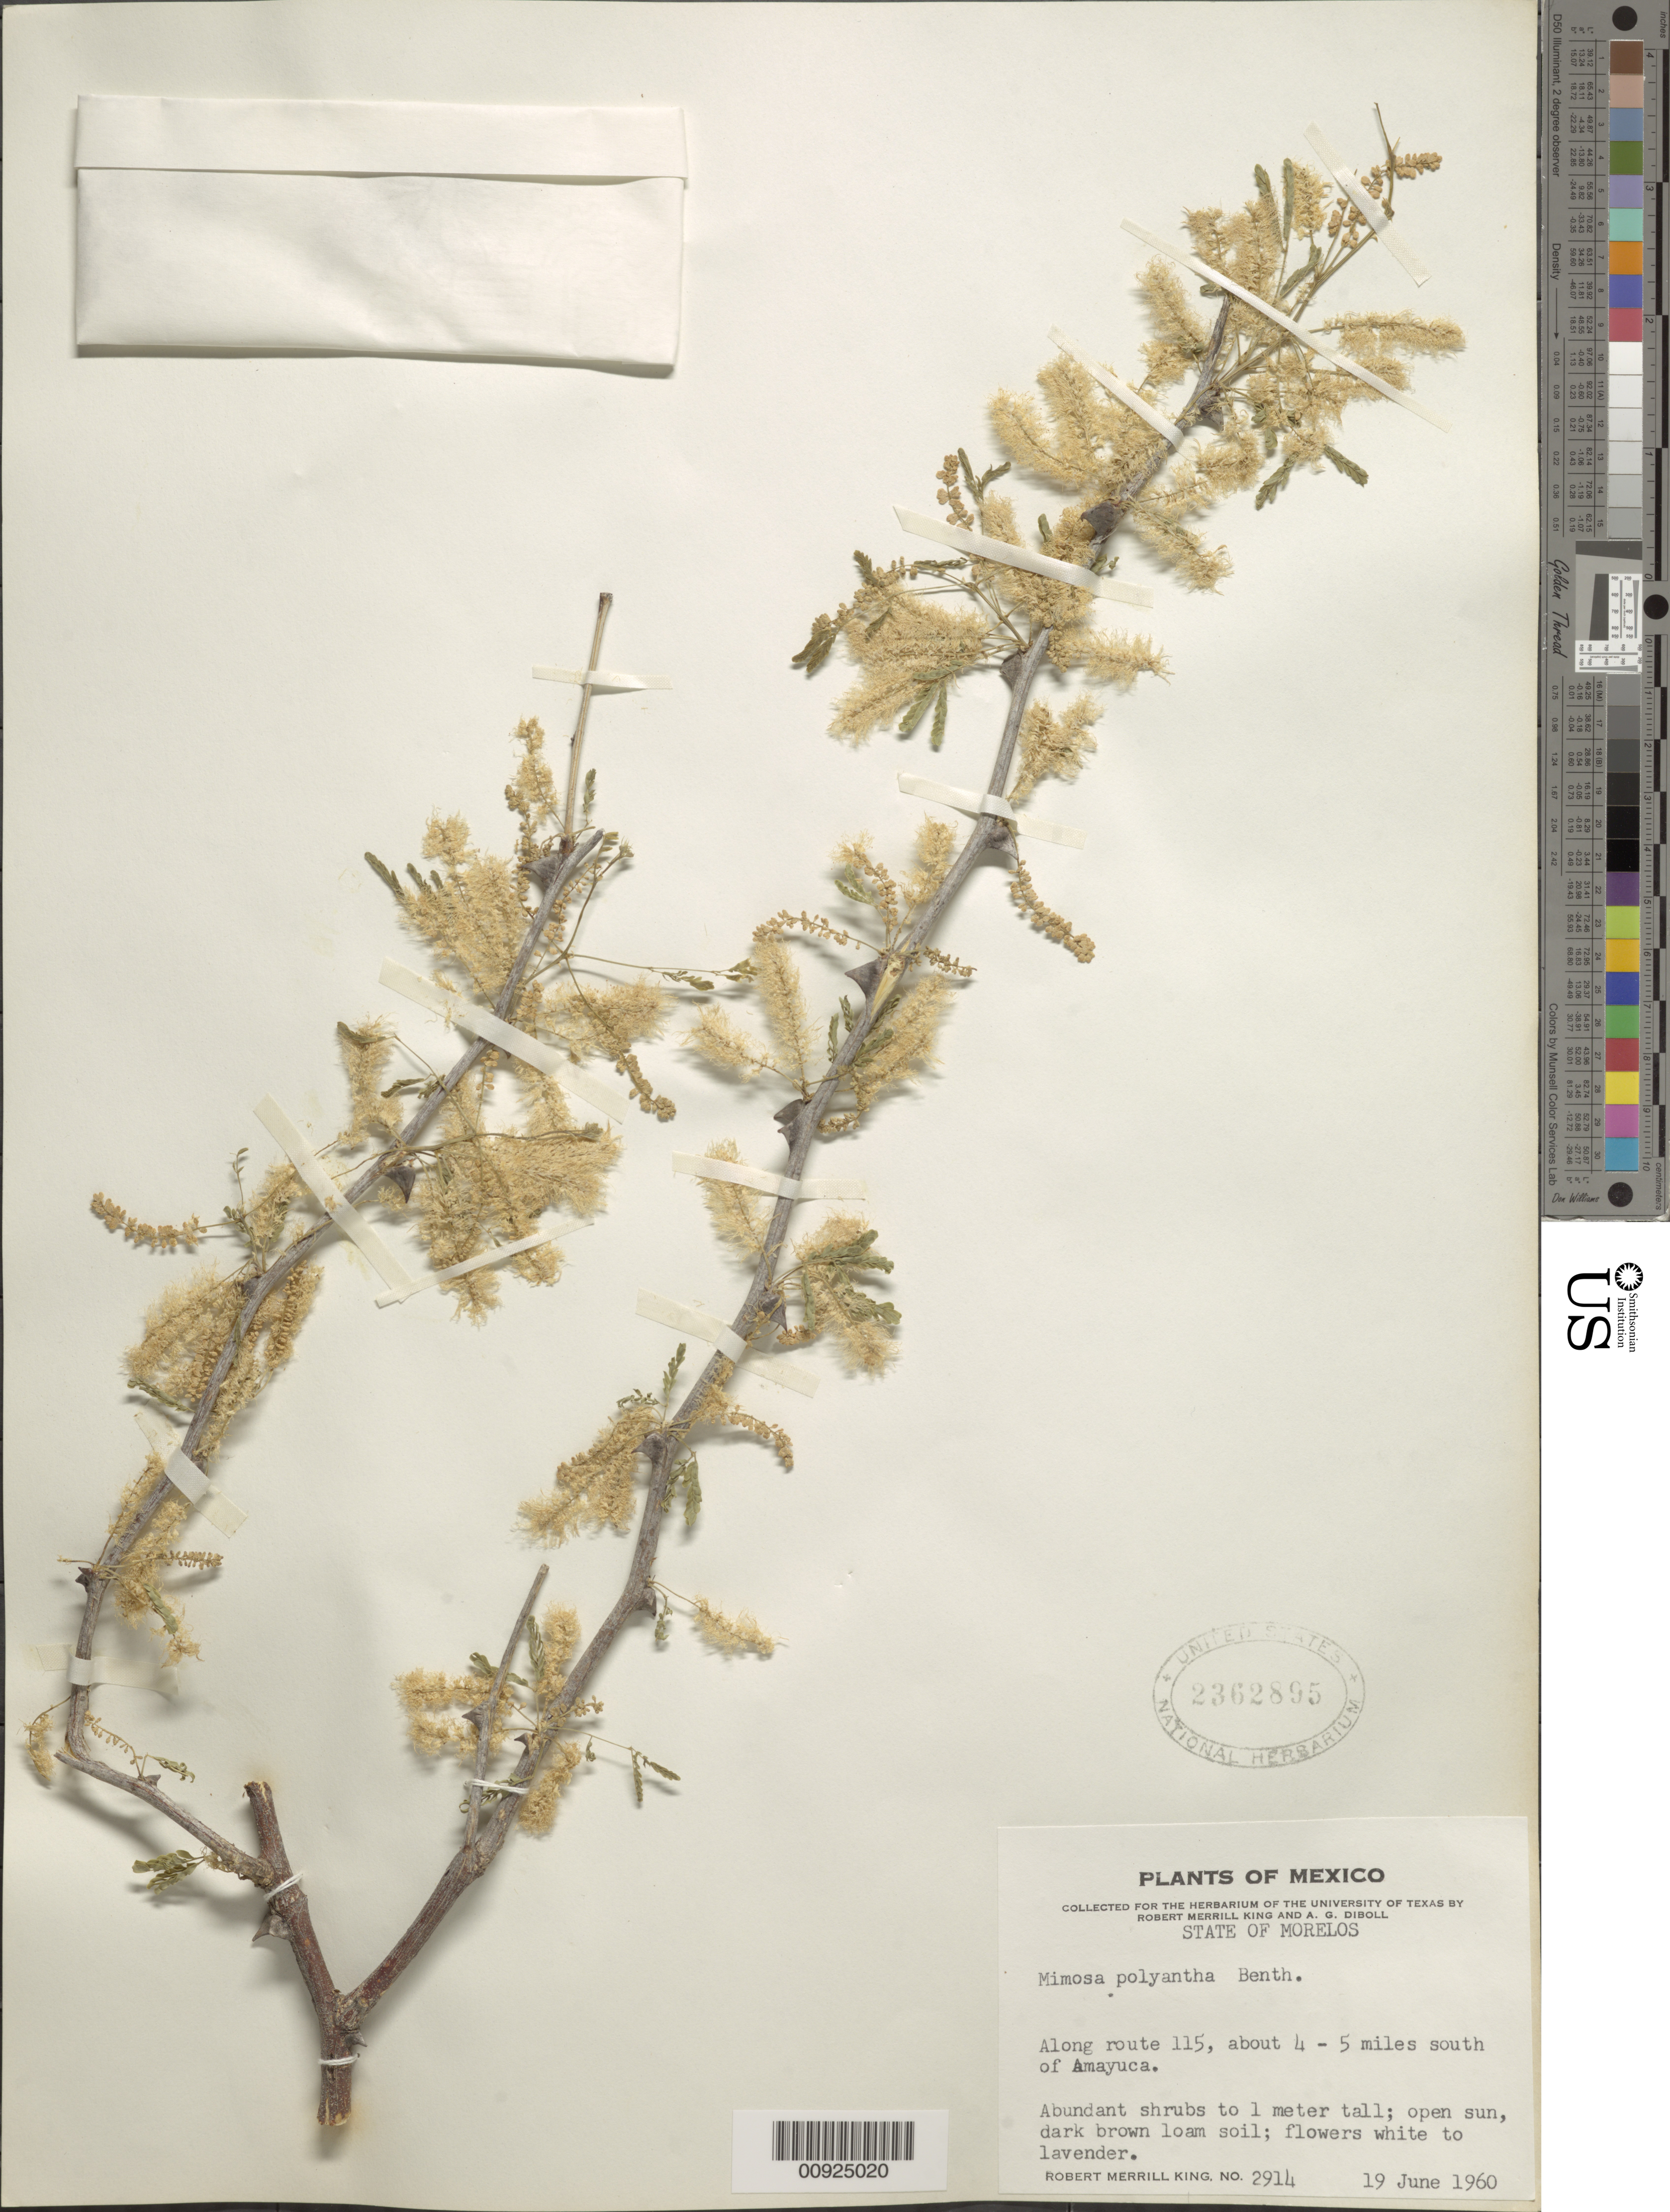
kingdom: Plantae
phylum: Tracheophyta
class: Magnoliopsida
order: Fabales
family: Fabaceae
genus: Mimosa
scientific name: Mimosa polyantha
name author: Benth.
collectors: R. M. King & A. Diboll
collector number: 2914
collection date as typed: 19 Jun 1960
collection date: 1960-06-19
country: Mexico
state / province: Morelos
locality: Along route 115, about 4-5 miles south of Amayuca.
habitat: Open sun, dark brown loam soil.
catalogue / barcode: US 2362895